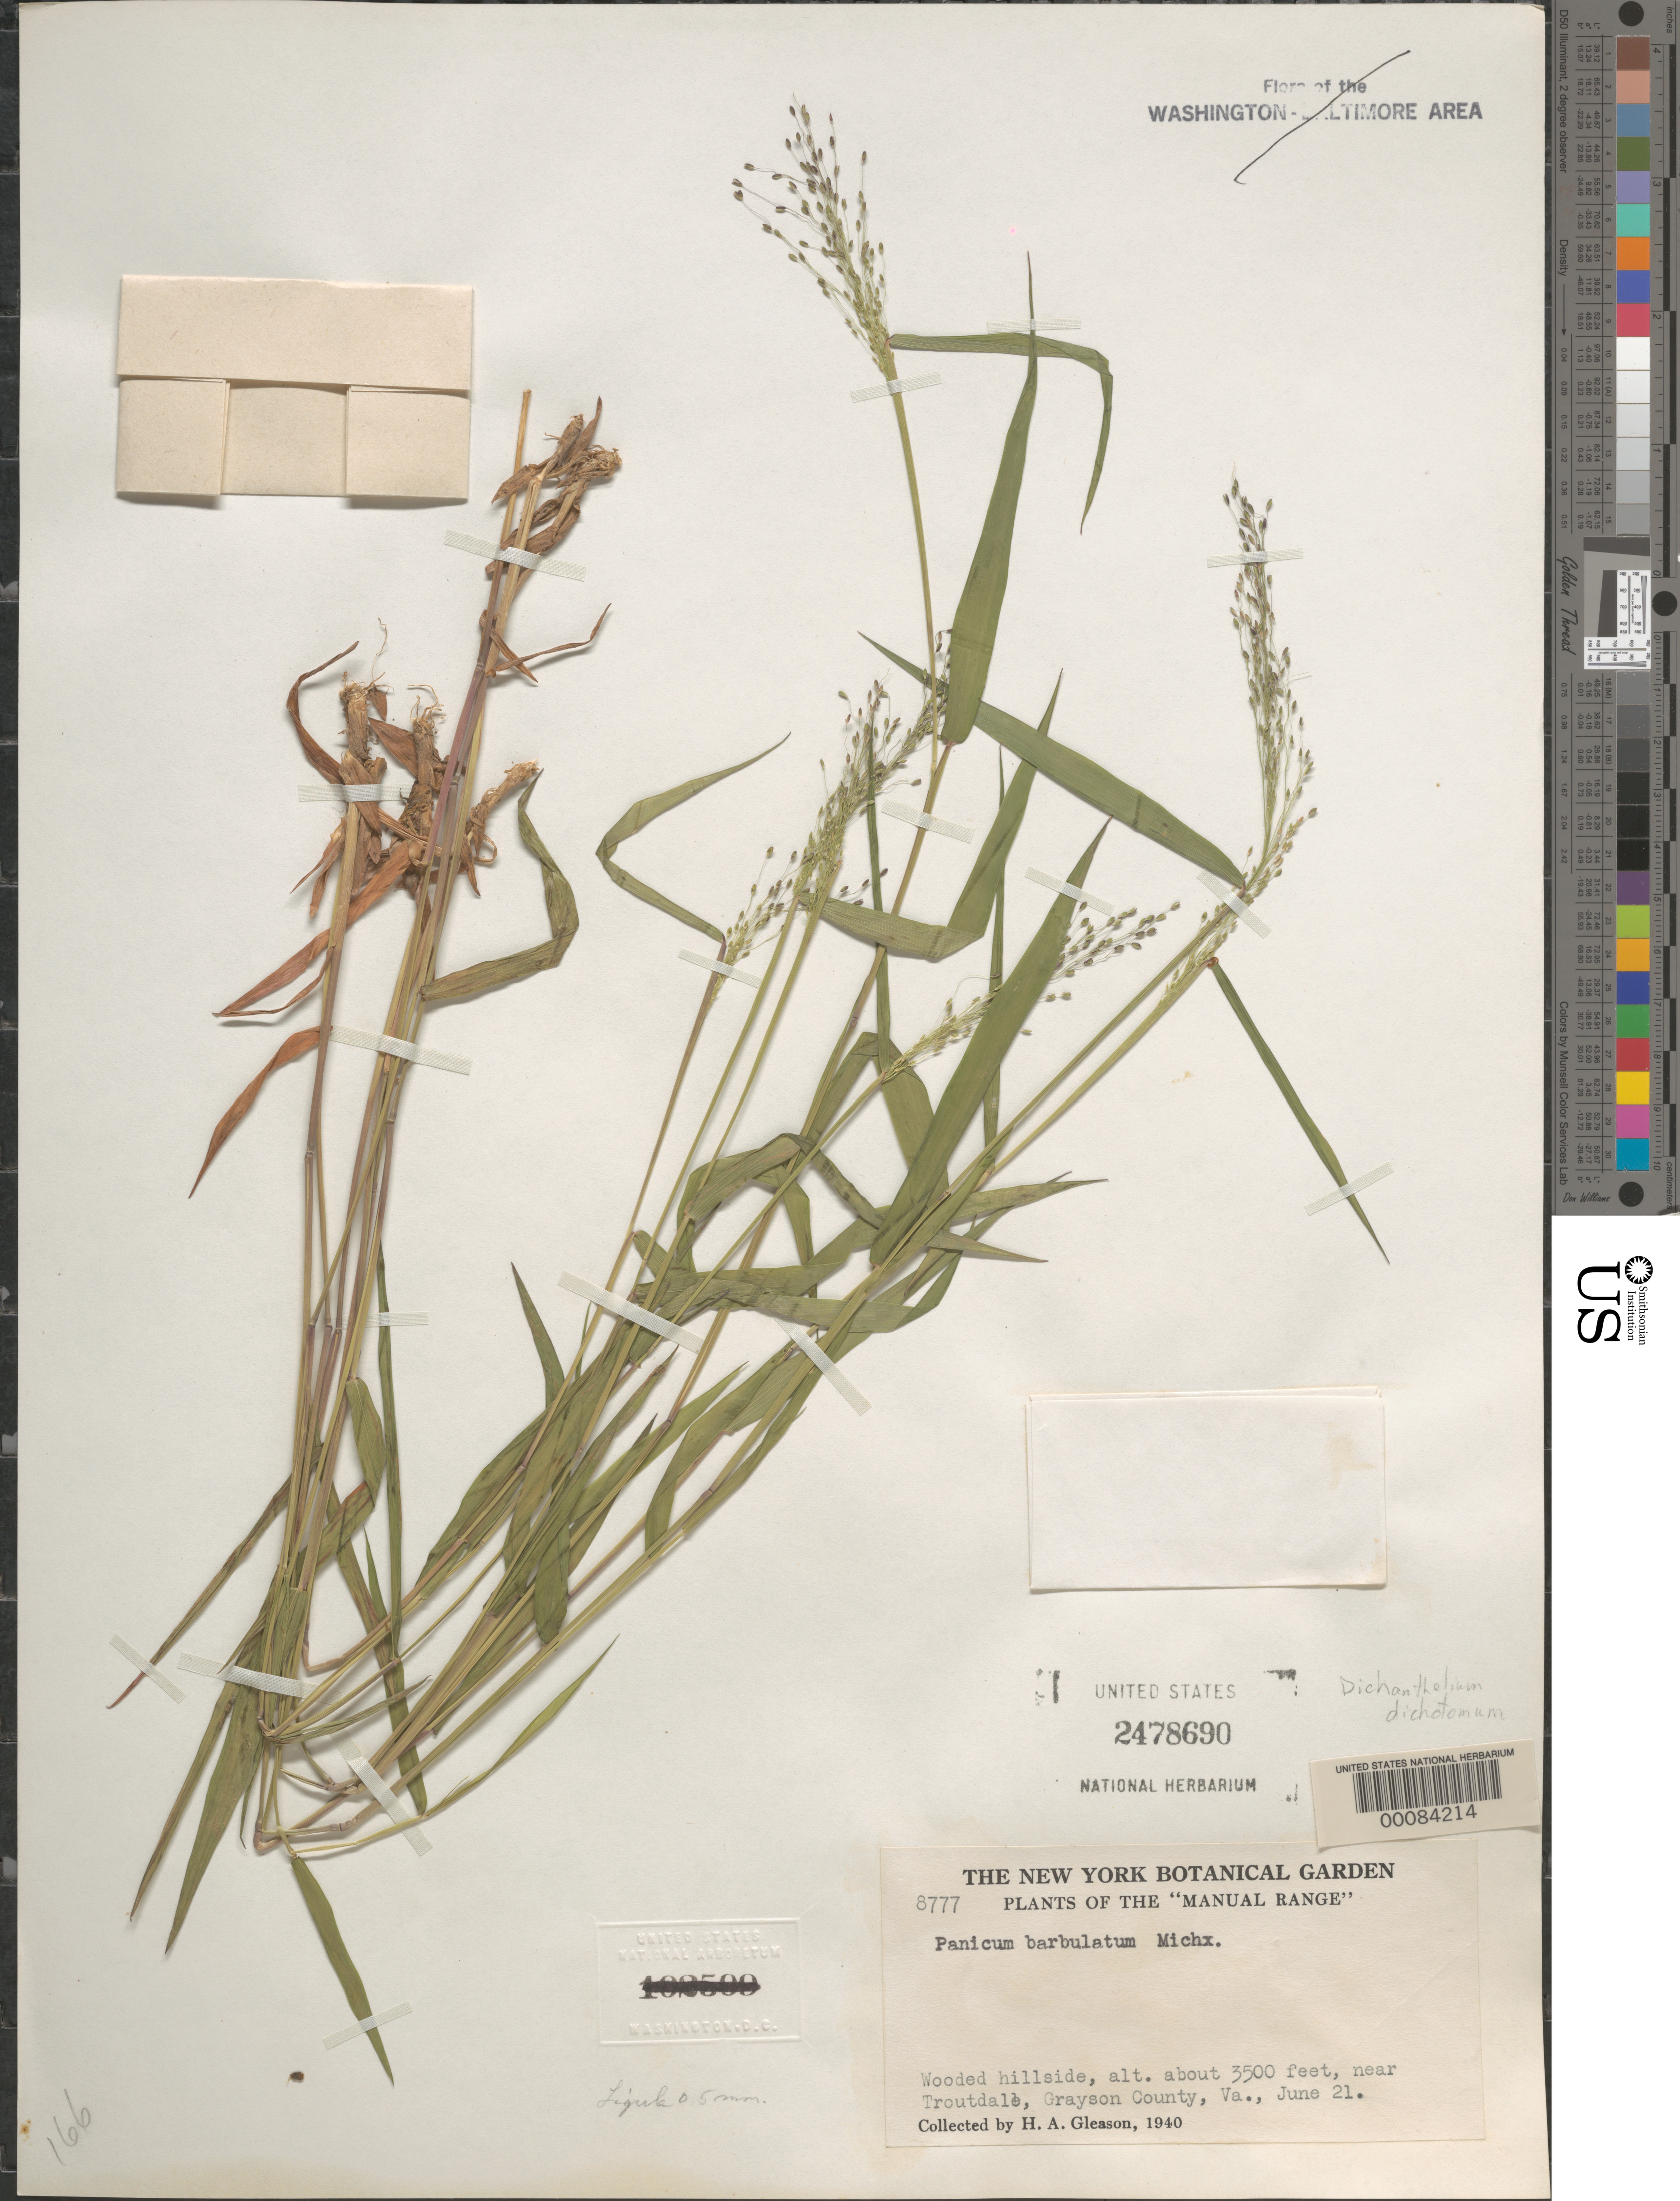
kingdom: Plantae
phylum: Tracheophyta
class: Liliopsida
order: Poales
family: Poaceae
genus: Dichanthelium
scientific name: Dichanthelium dichotomum var. dichotomum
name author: (L.) Gould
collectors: H. A. Gleason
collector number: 8777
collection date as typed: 21 Jun 1940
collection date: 1940-06-21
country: United States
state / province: Virginia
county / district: Grayson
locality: Troutdale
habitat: Wooded hillside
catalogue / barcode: US 2478690